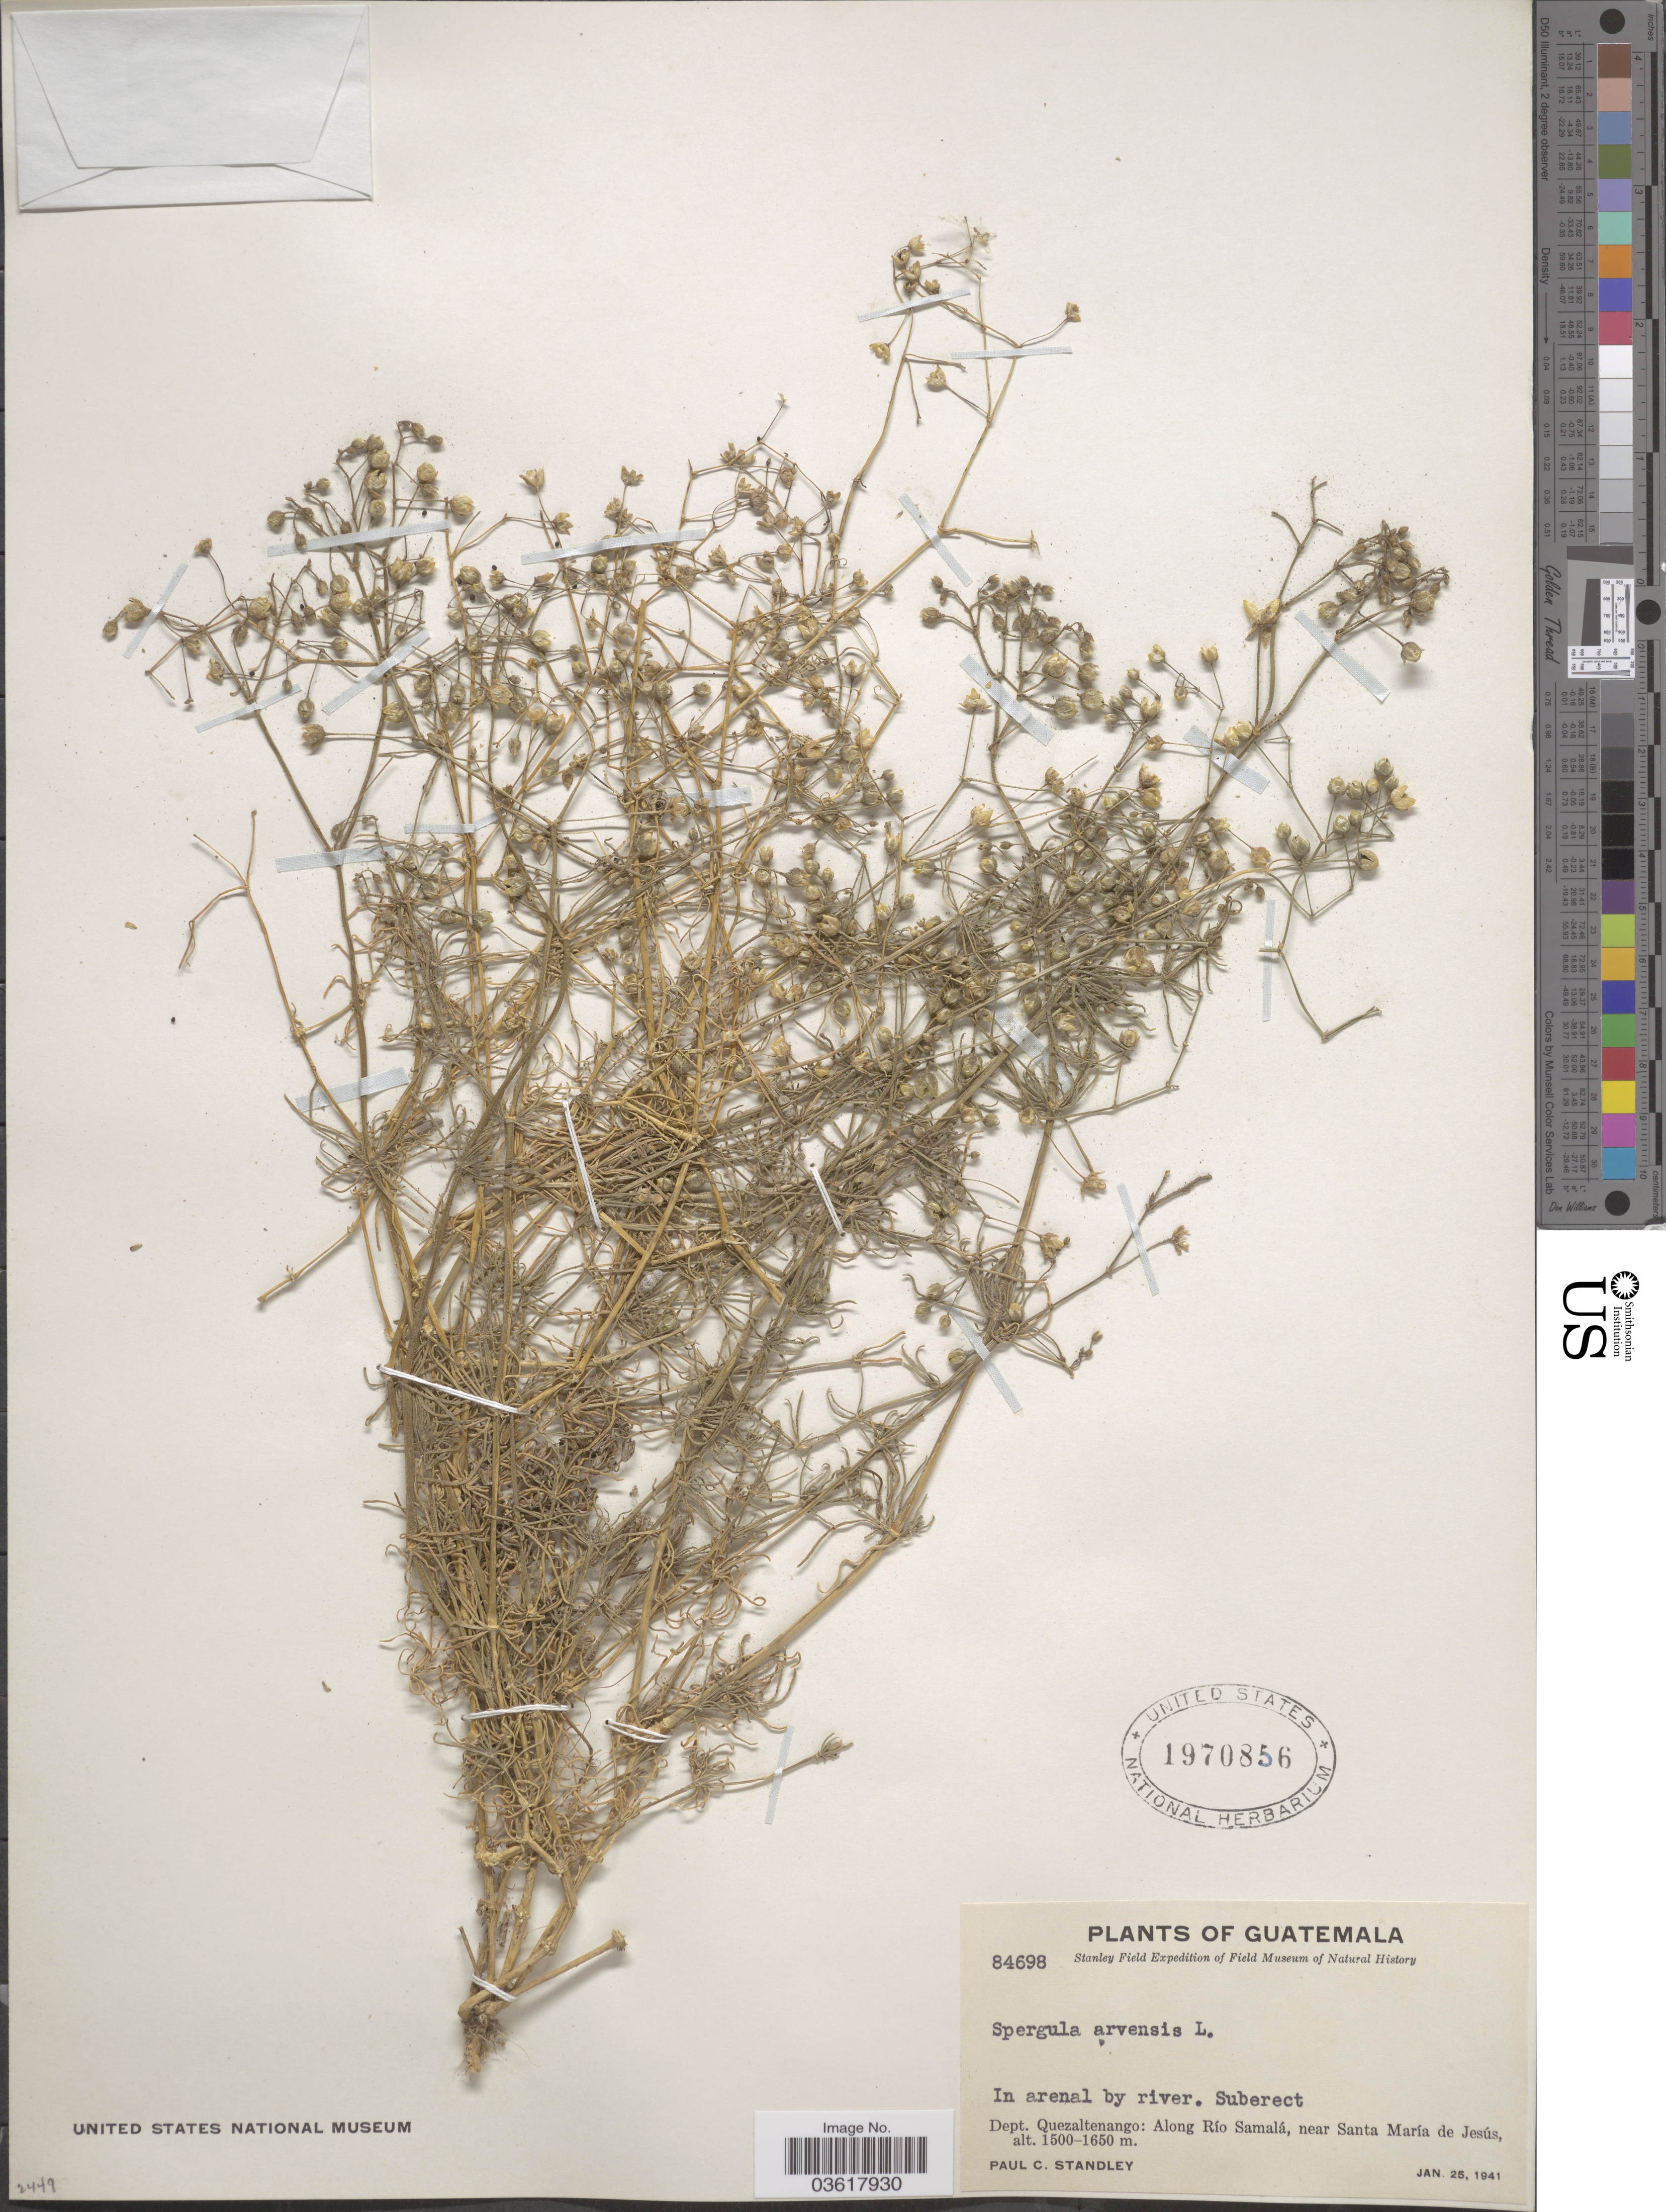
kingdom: Plantae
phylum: Tracheophyta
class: Magnoliopsida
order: Caryophyllales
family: Caryophyllaceae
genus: Spergula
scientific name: Spergula arvensis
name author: L.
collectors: P. C. Standley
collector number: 84698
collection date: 1941-01-25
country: Guatemala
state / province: Quetzaltenango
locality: Dept. Quezaltenango: Along Río Samalá, near Santa María de Jesús.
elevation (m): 1500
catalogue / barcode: US 1970856